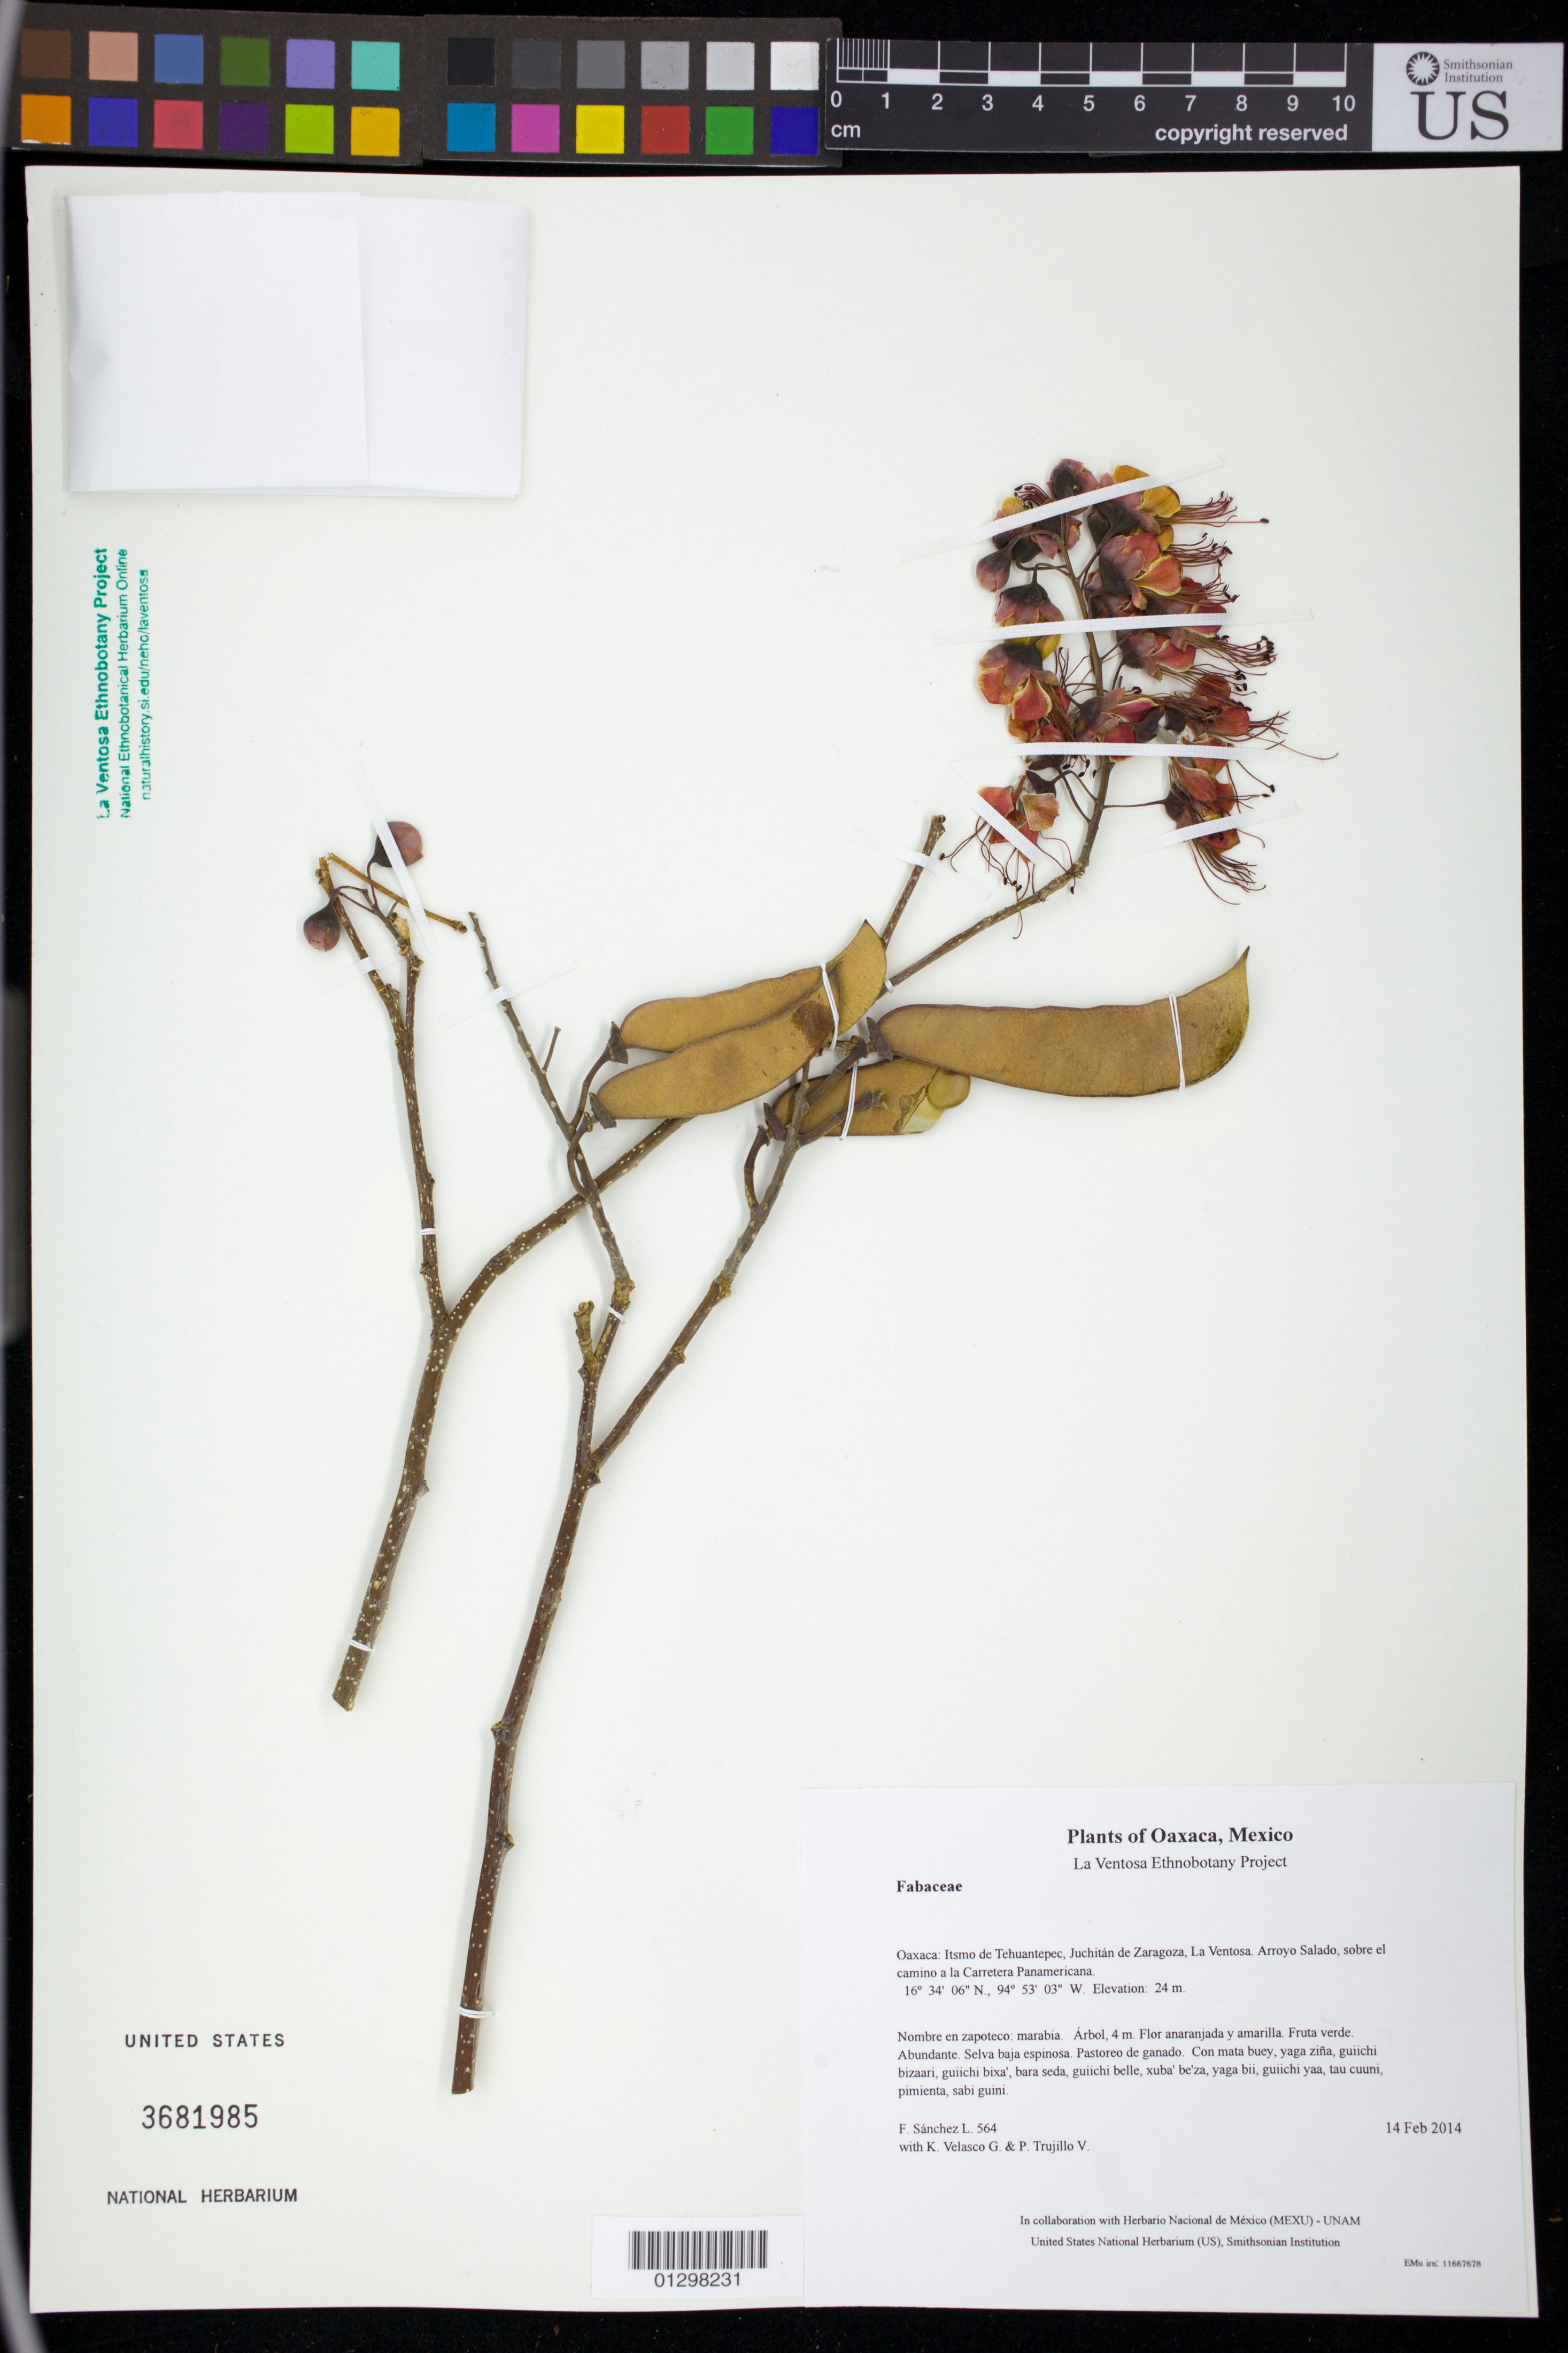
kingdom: Plantae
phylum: Tracheophyta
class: Magnoliopsida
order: Fabales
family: Fabaceae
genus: Erythrostemon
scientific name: Erythrostemon exostemma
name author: (Moc. & Sessé ex DC.) Gagnon & G.P. Lewis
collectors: F. Sánchez L., K. Velasco G. & P. Trujillo V.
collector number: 564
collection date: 2014-02-14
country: Mexico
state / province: Oaxaca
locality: Itsmo de Tehuantepec, Juchitán de Zaragoza, La Ventosa. Arroyo Salado, sobre el camino a la Carretera Panamericana.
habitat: Selva baja espinosa. Pastoreo de ganado.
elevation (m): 24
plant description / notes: MEXU, SERO, US; Yaga. 4 m. Guie' biguitu ne naguchi. Cuaananaxhi naga'. Stale.; maravilla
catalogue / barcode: US 3681985